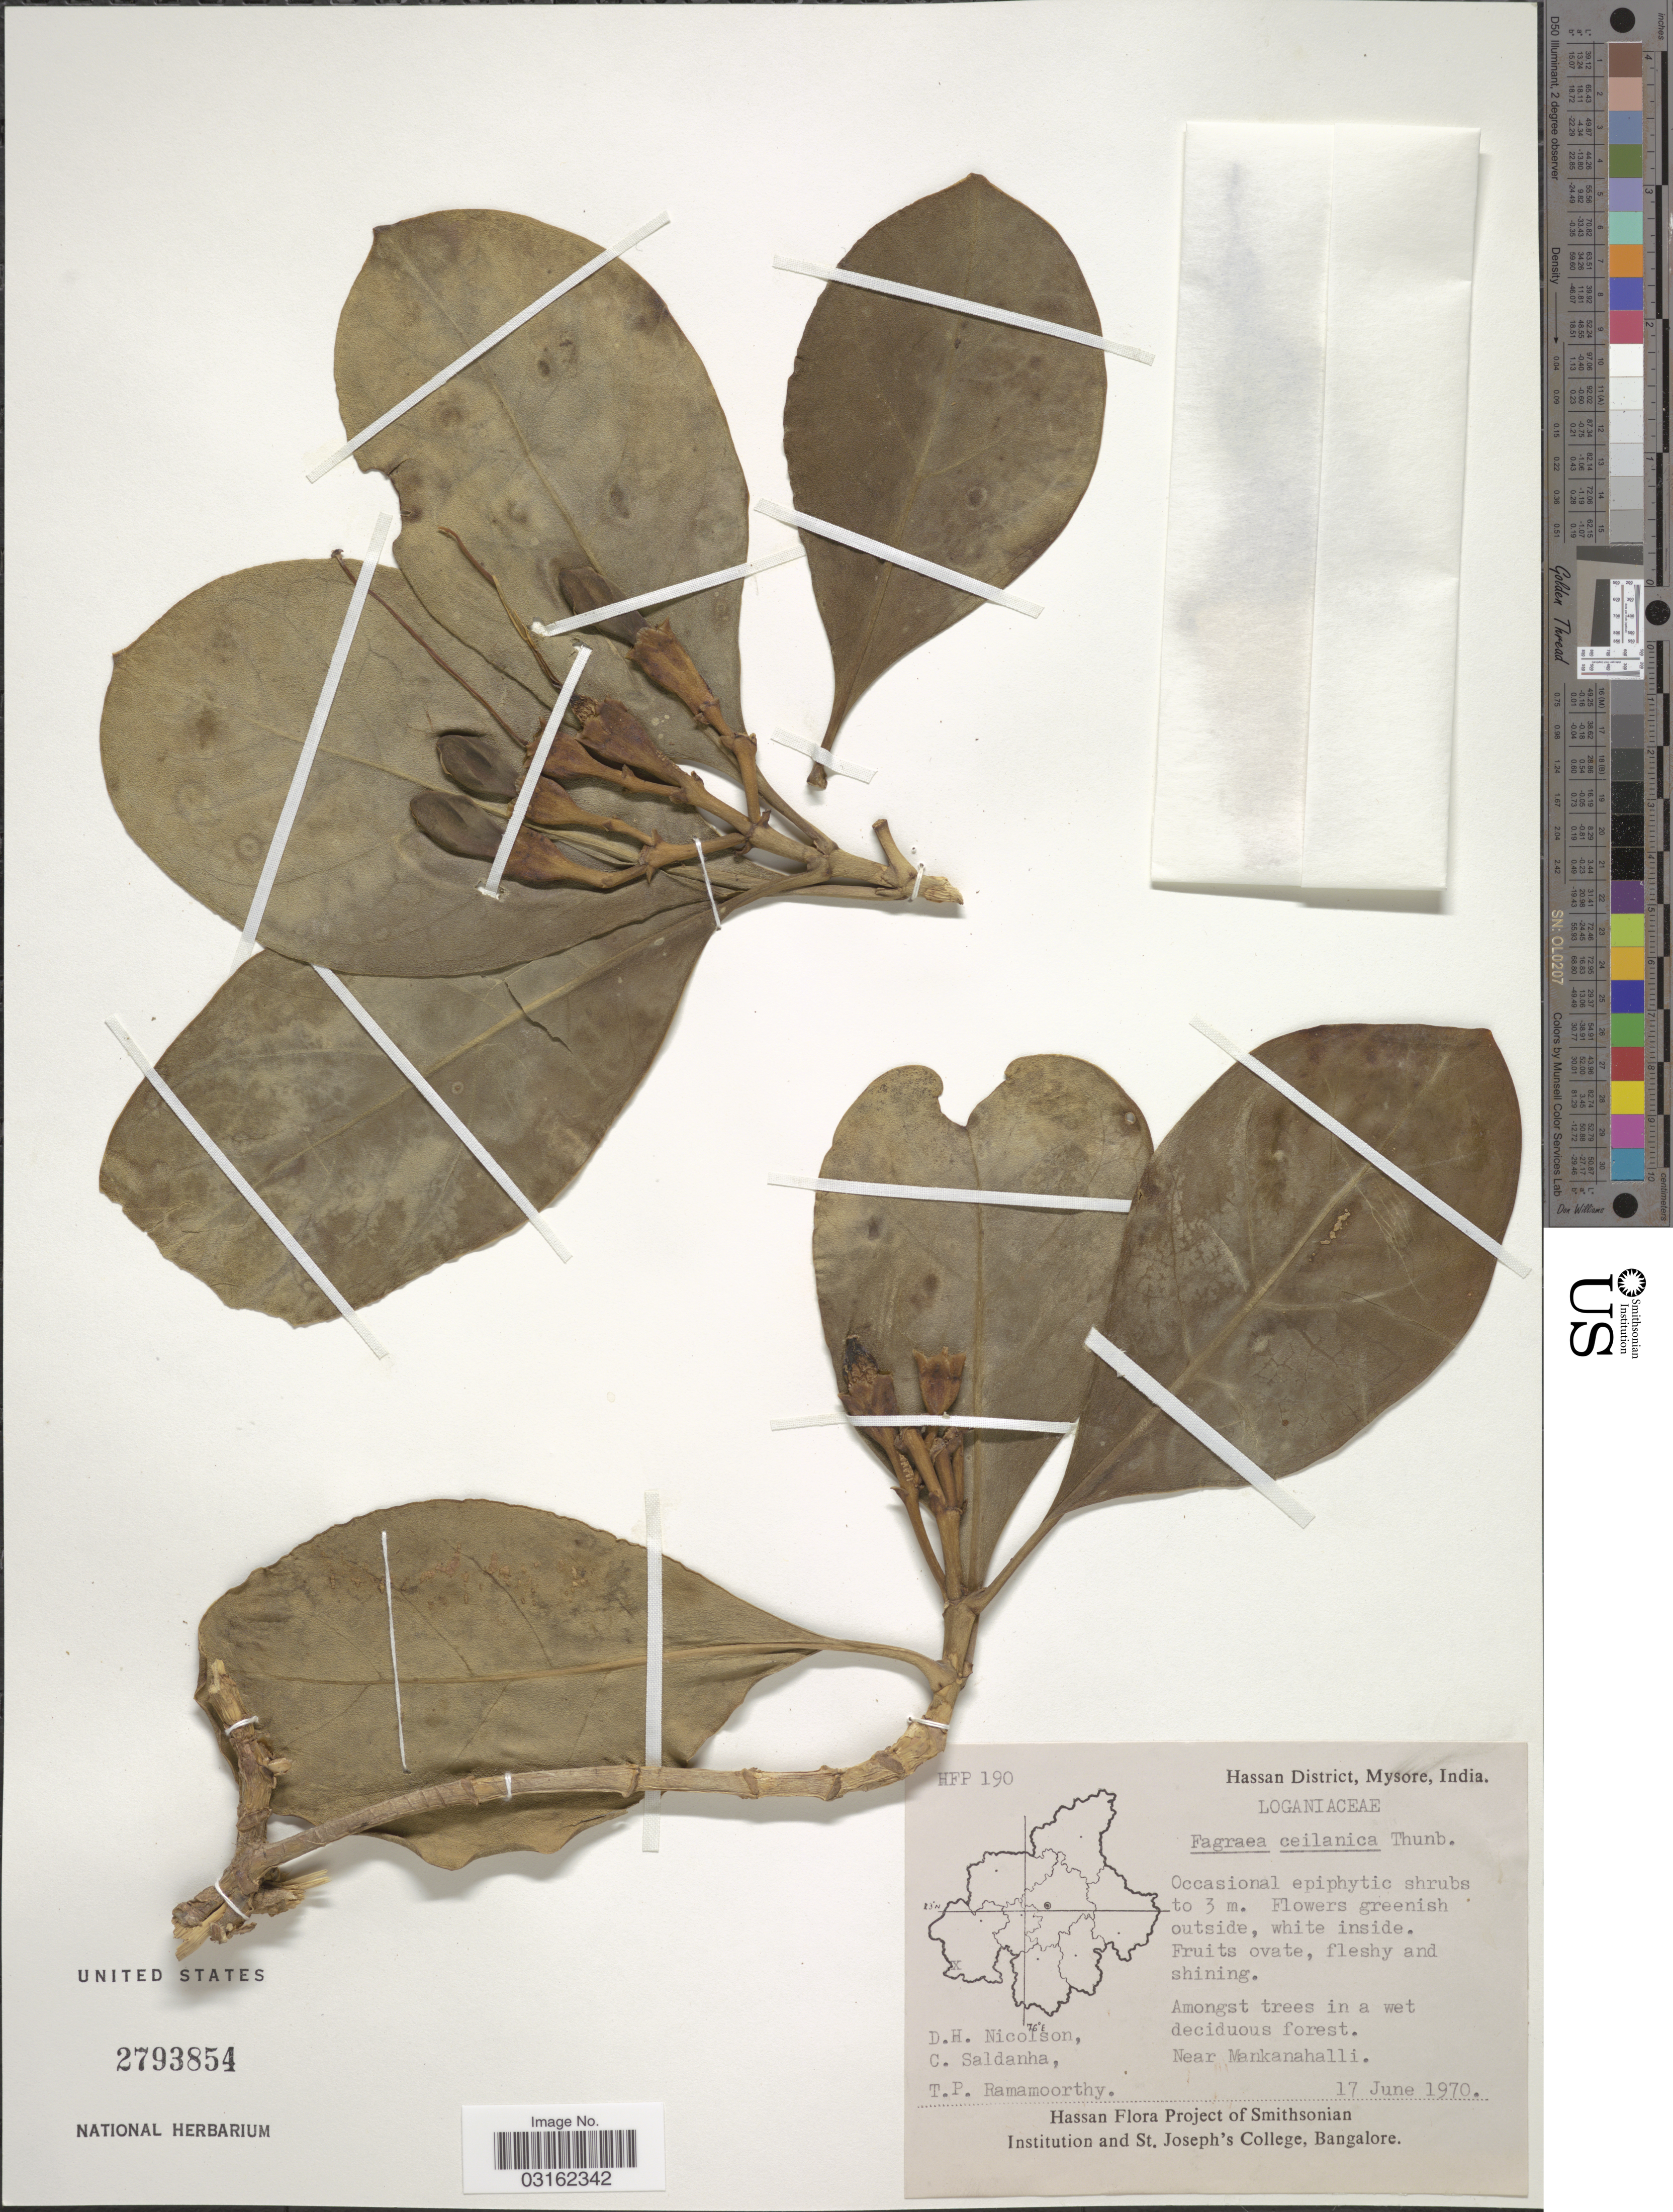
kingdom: Plantae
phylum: Tracheophyta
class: Magnoliopsida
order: Gentianales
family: Gentianaceae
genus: Fagraea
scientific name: Fagraea ceilanica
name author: Thunb.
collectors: D. H. Nicolson, C. Saldanha & T. P. Ramamoorthy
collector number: HFP190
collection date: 1970-06-17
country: India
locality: Hassan District, Mysore, Near Mankanahalli.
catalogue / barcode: US 2793854